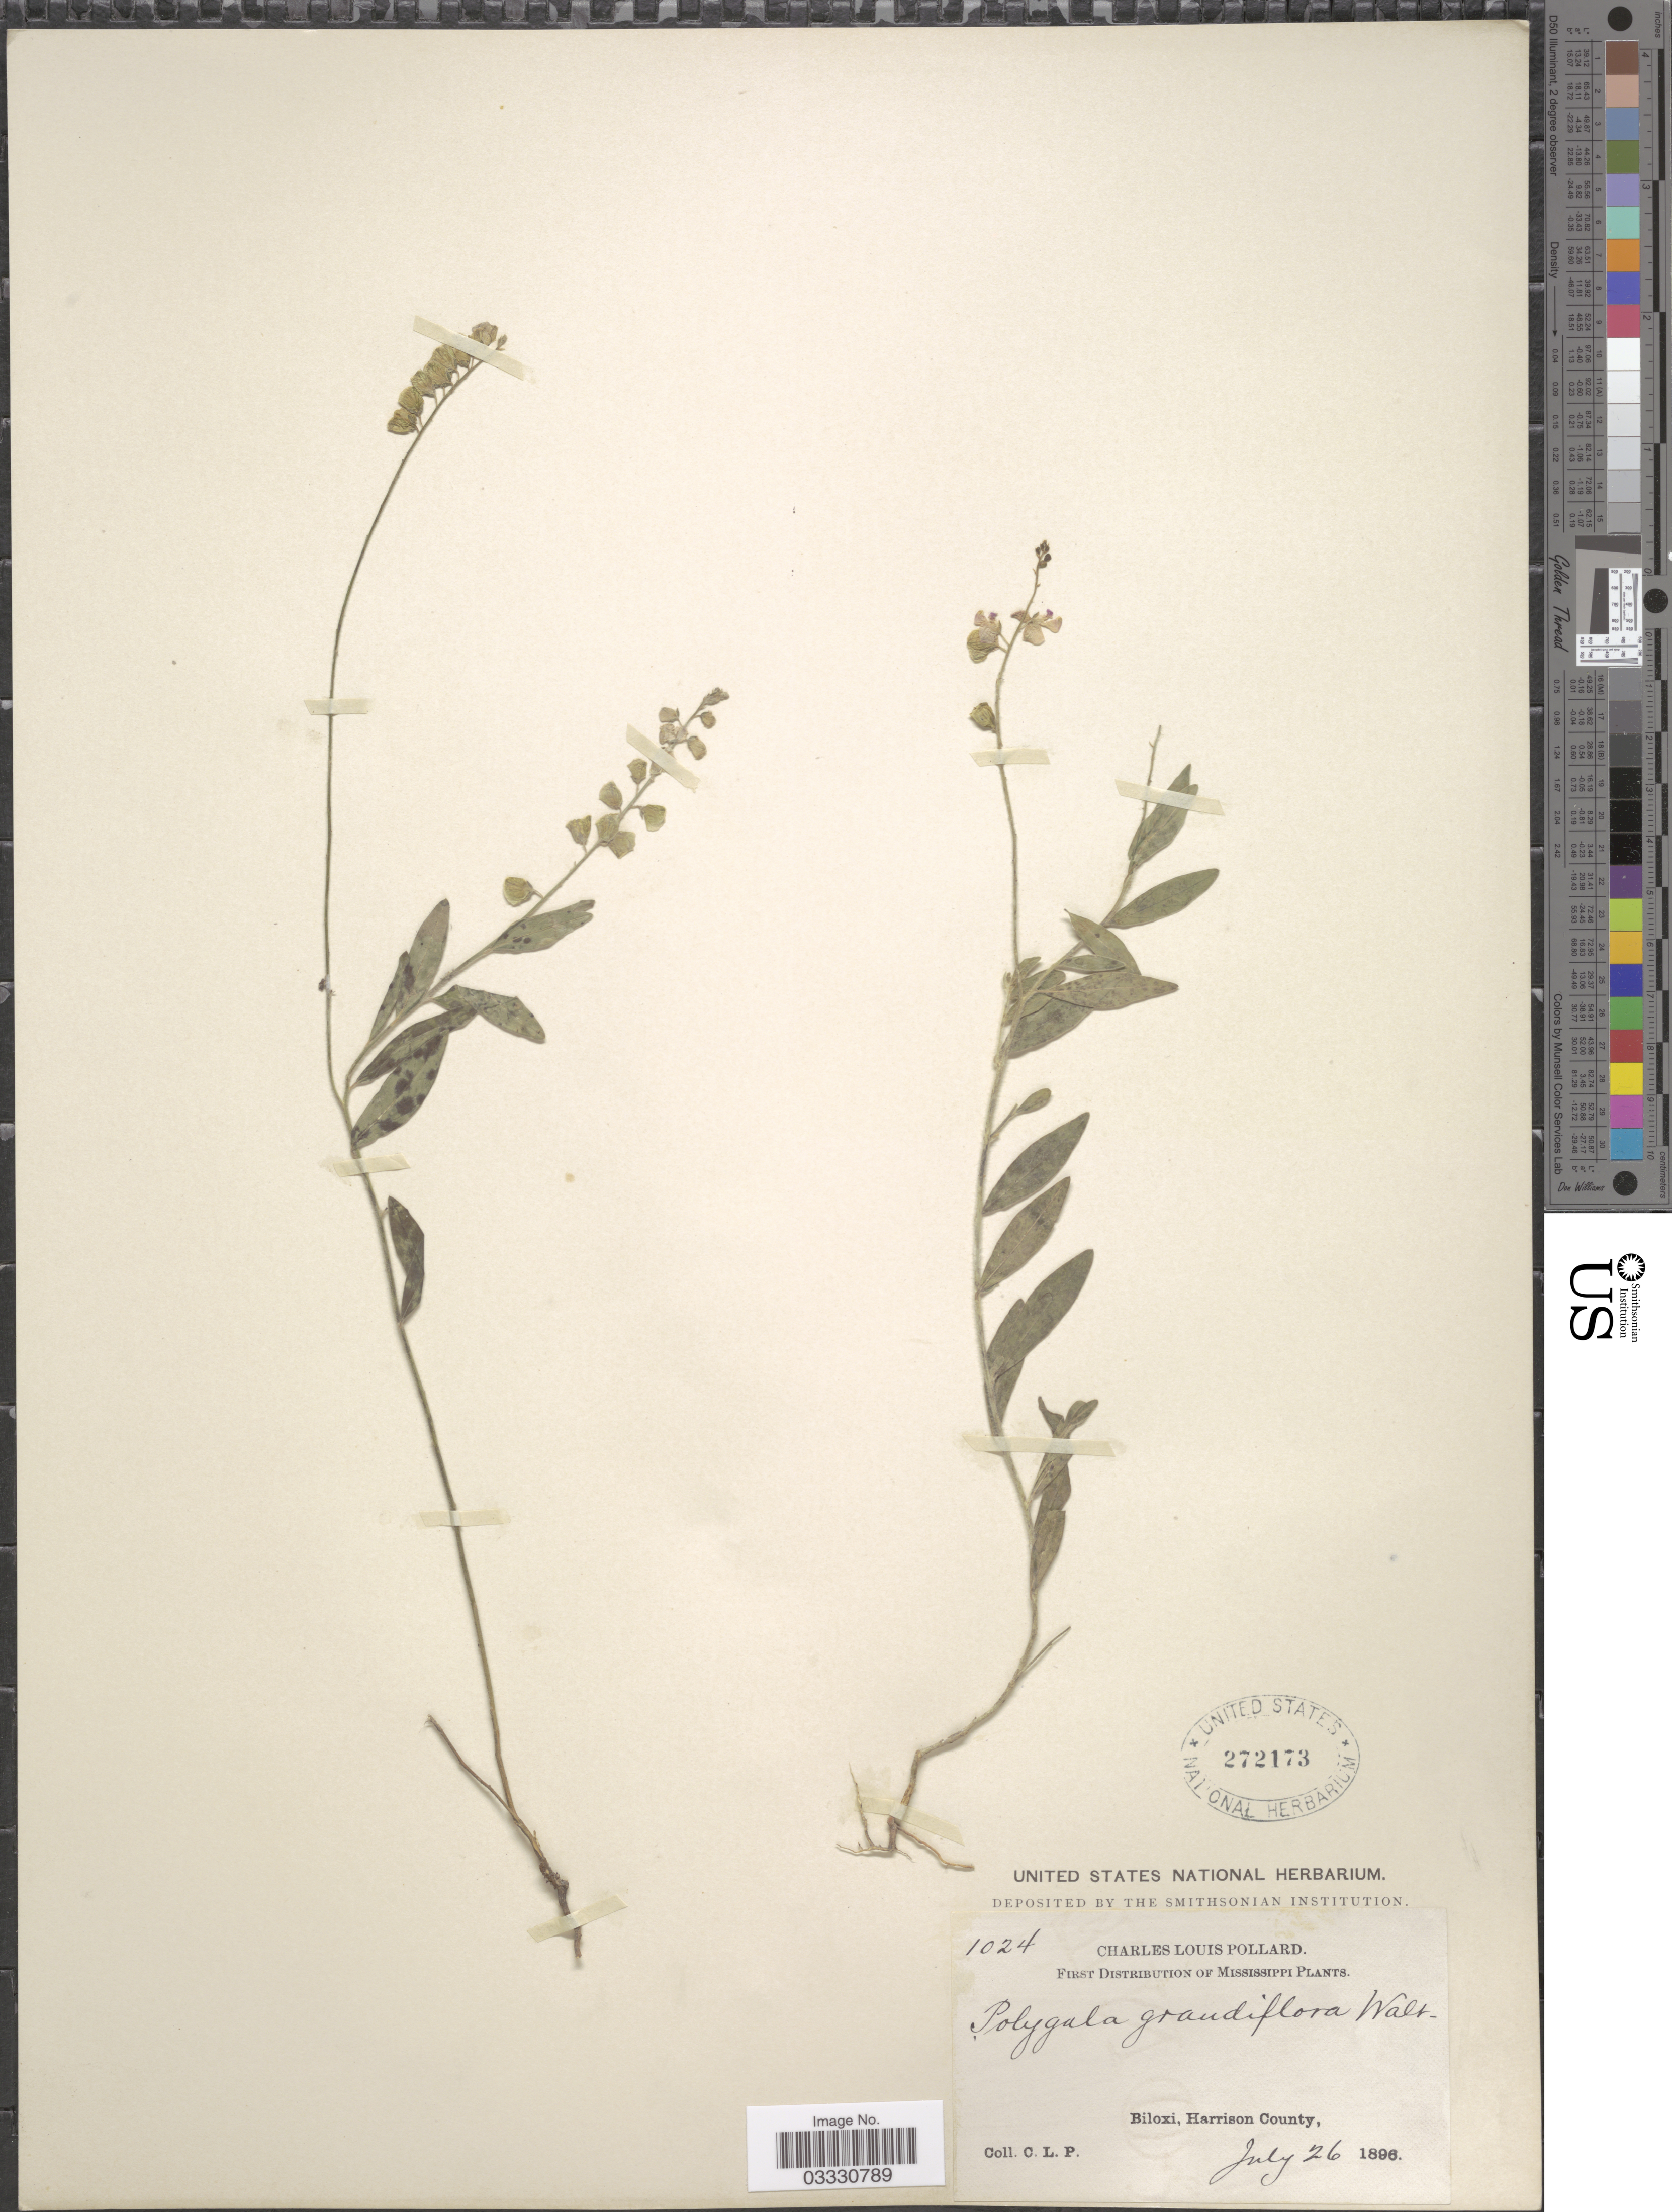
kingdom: Plantae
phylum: Tracheophyta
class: Magnoliopsida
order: Fabales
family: Polygalaceae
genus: Asemeia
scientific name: Asemeia grandiflora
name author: (Walter) Small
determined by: Strong, Mark T., (BOT), Smithsonian Institution - National Museum of Natural History (UNITED STATES)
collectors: C. L. Pollard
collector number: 1024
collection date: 1896-07-26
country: United States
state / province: Mississippi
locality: Biloxi, Harrison County.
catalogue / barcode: US 272173